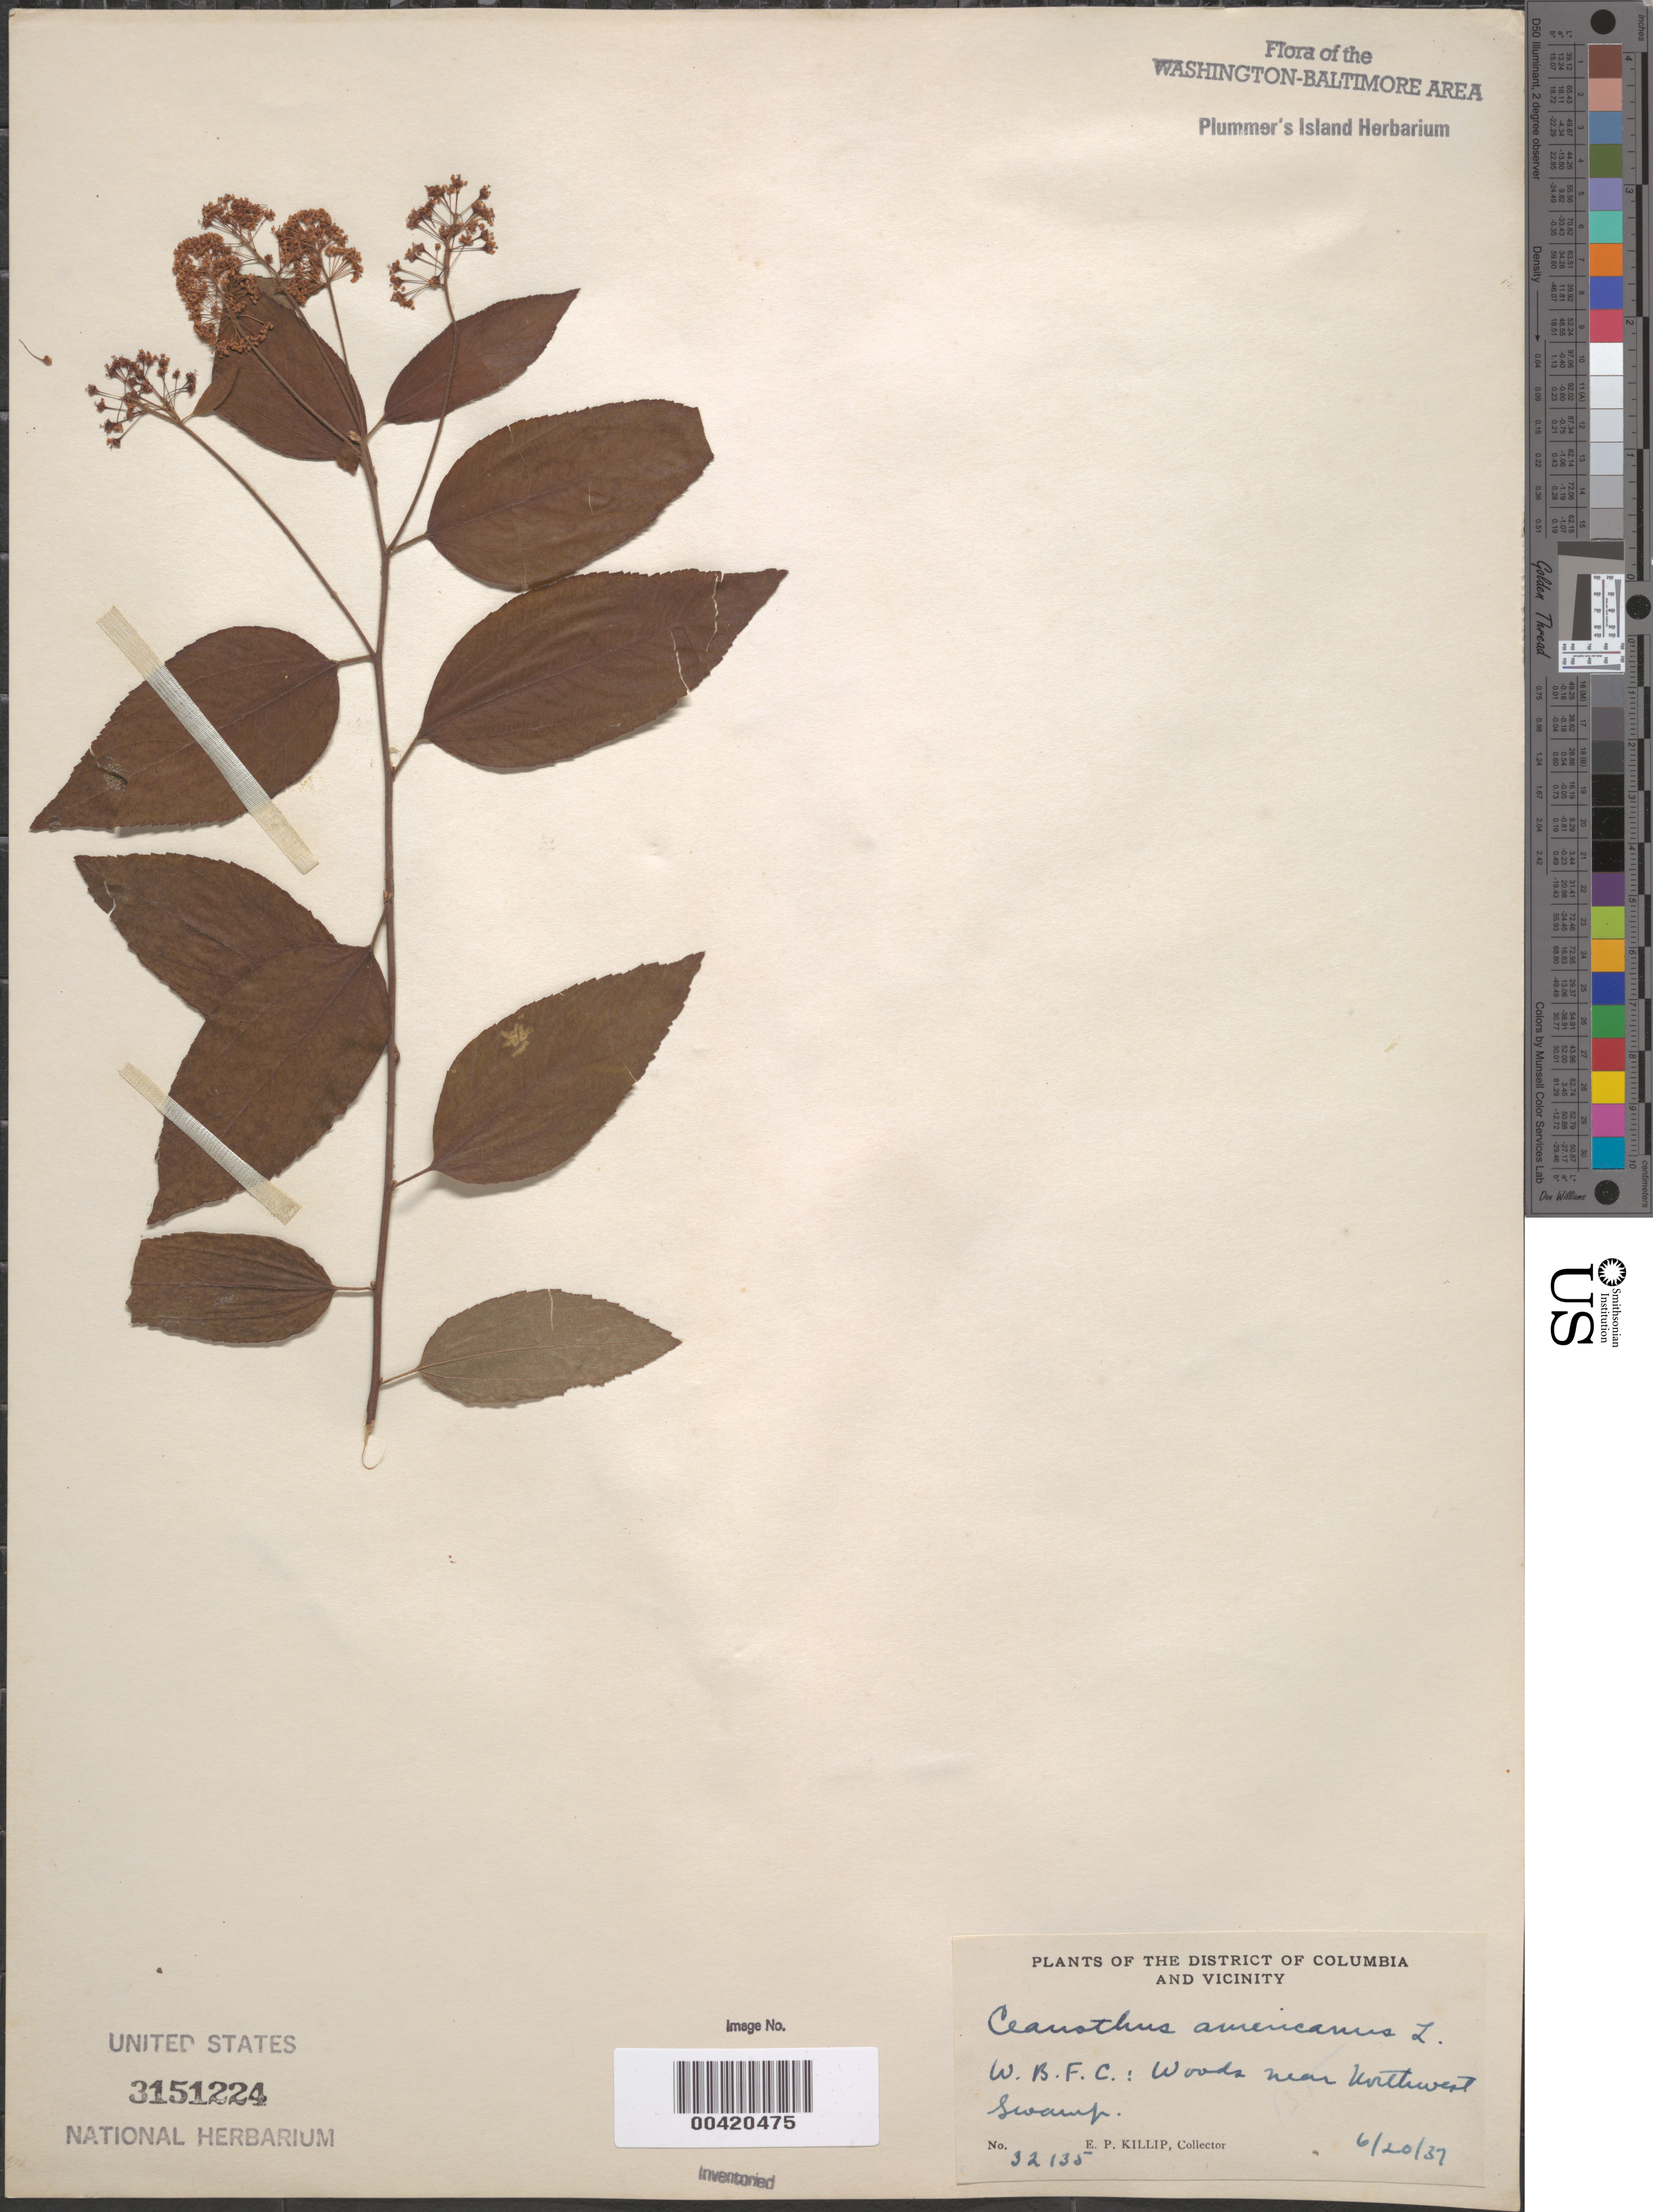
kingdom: Plantae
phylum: Tracheophyta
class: Magnoliopsida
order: Rosales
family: Rhamnaceae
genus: Ceanothus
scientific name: Ceanothus americanus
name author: L.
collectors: E. P. Killip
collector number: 32135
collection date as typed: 20 Jun 1937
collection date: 1937-06-20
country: United States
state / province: Maryland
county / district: Montgomery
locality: Plummer's Island; Mainland, near northwest swamp C. & O. Canal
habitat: Woods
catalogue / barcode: US 3151224